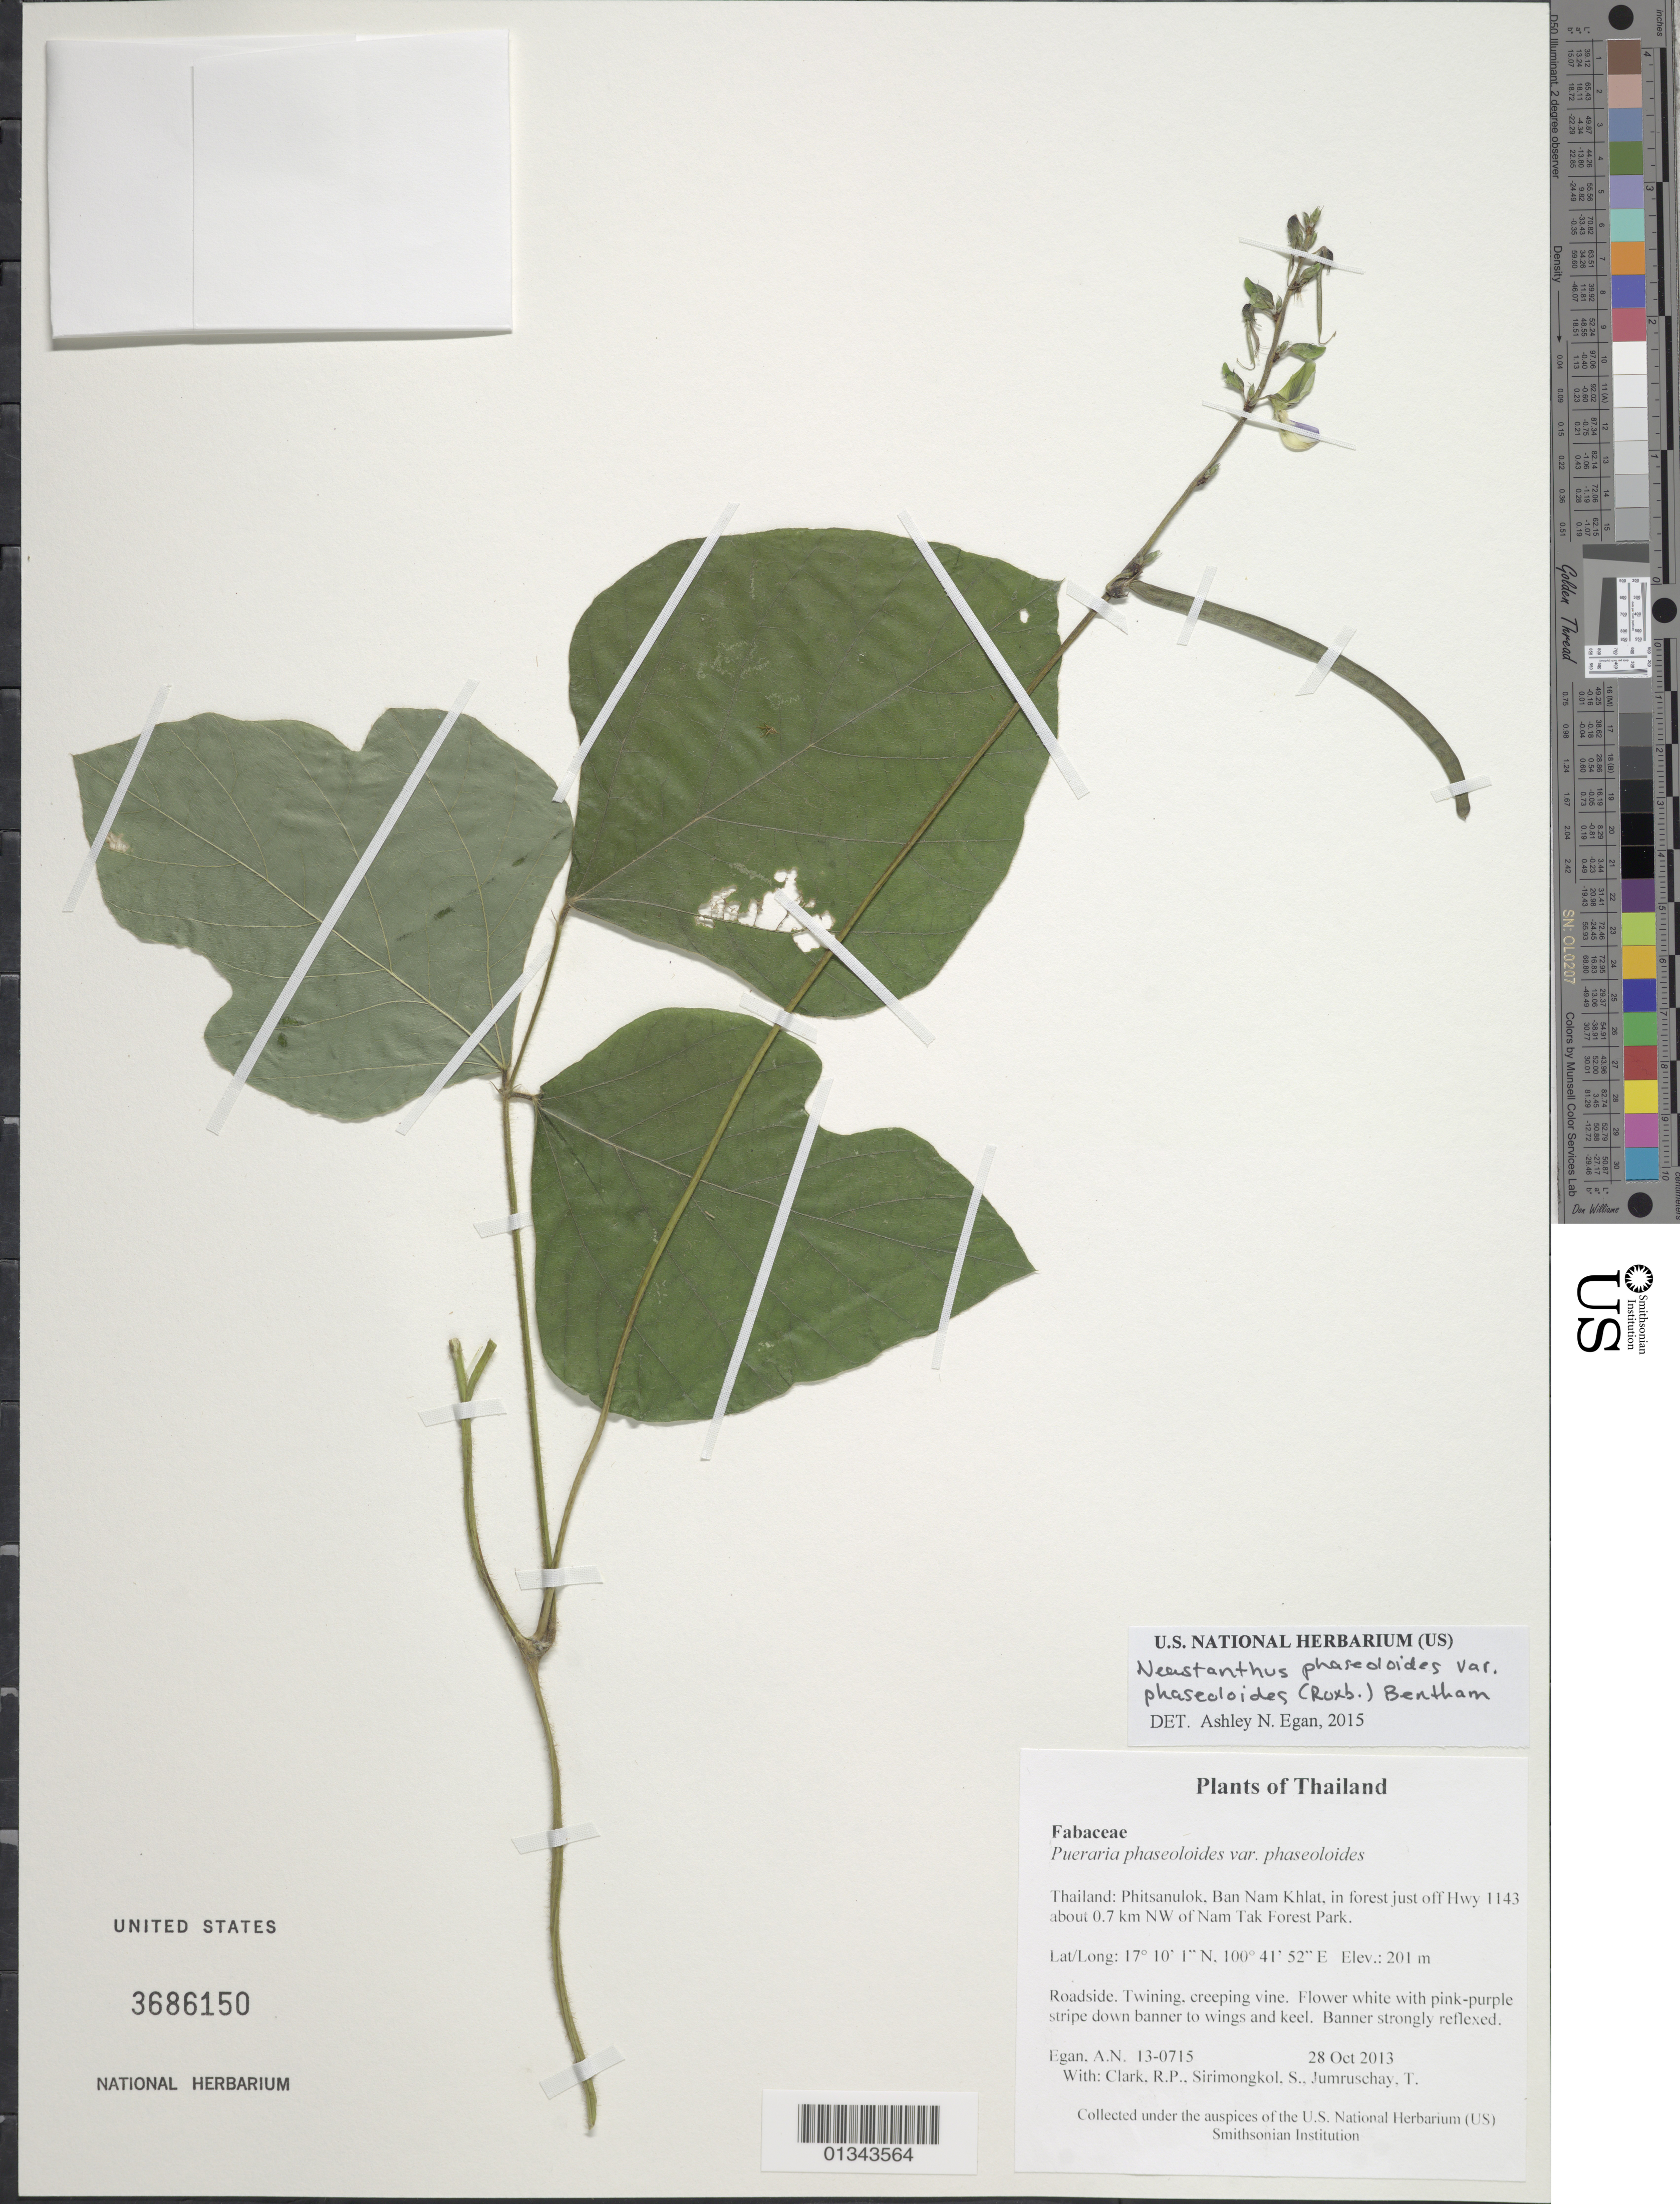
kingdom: Plantae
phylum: Tracheophyta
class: Magnoliopsida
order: Fabales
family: Fabaceae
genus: Neustanthus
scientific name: Neustanthus phaseoloides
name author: (Roxb.) Benth.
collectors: A. N. Egan, R. P. Clark, S. Sirimongkol & T. Jumruschay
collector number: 13-0715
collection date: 2013-10-28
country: Thailand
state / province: Phitsanulok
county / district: Nakhon Thai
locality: Ban Nam Khlat, in forest just off Hwy 1143 about 0.7 km NW of Nam Tak Forest Park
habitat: Roadside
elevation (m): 201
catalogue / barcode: US 3686150